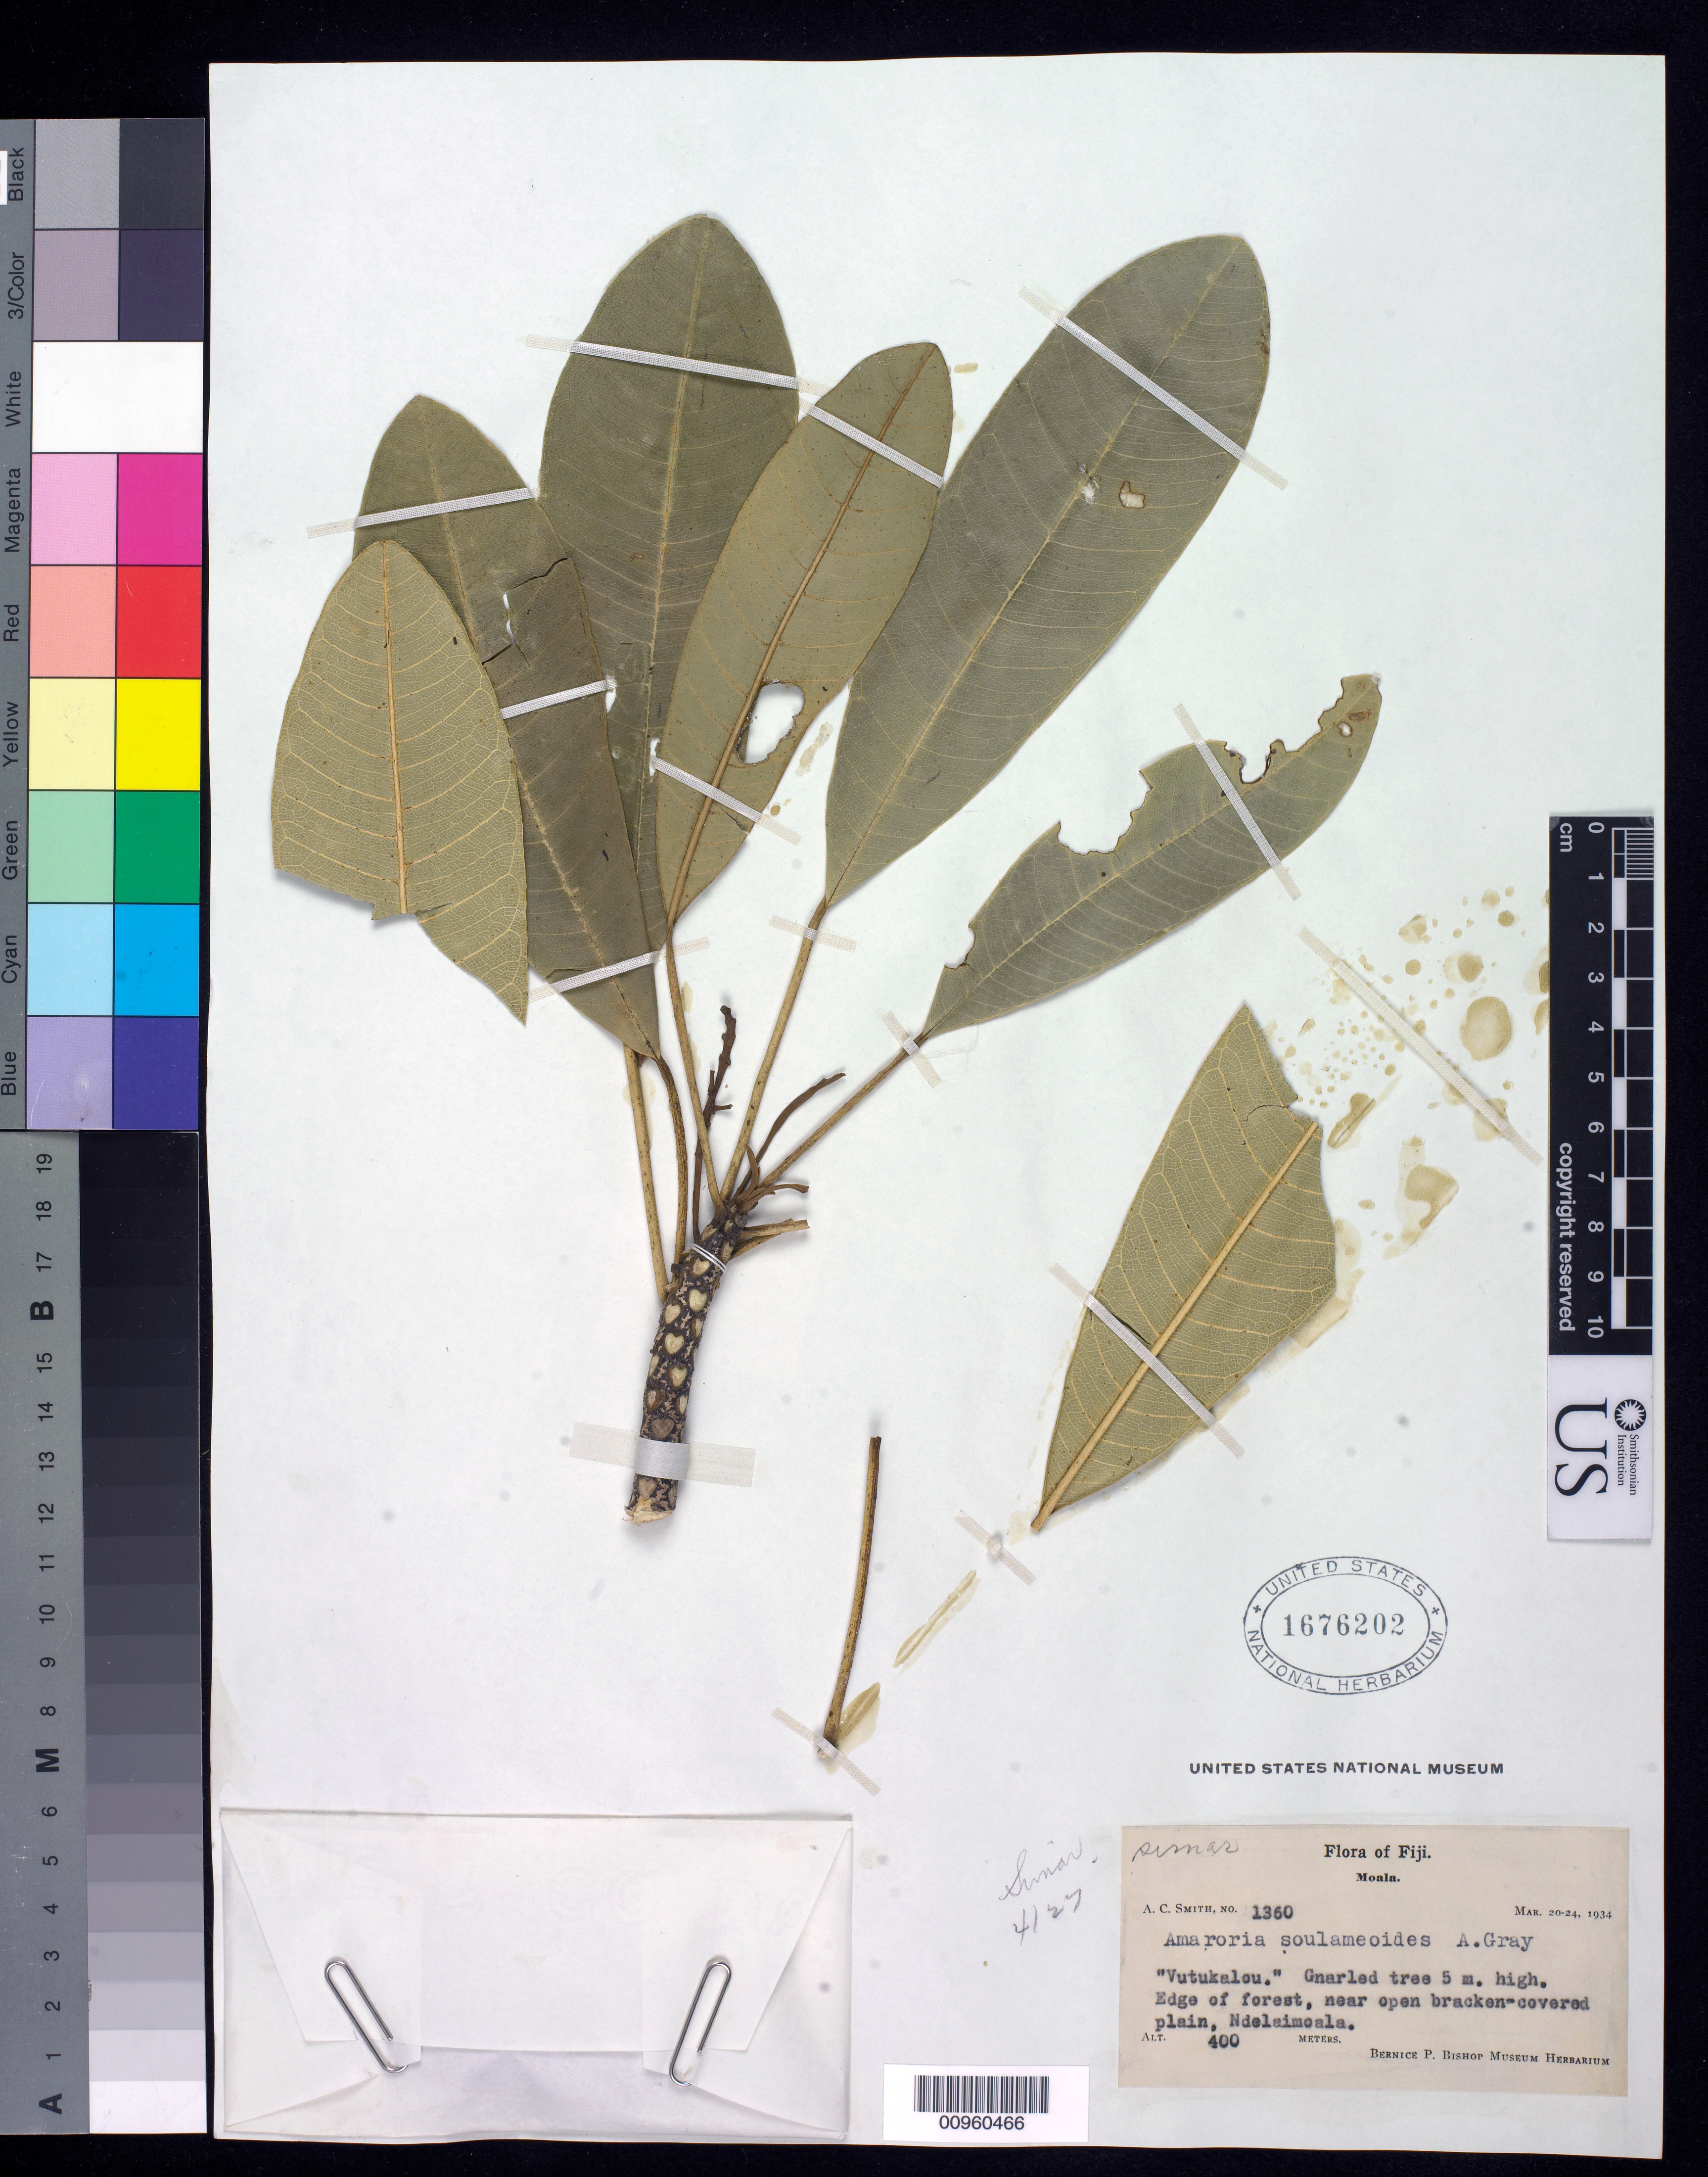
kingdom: Plantae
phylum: Tracheophyta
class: Magnoliopsida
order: Sapindales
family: Simaroubaceae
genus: Soulamea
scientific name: Soulamea soulameoides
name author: (A. Gray) Noot.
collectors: C. A. Smith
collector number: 1360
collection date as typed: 20 Mar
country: Fiji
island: Moala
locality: Fiji, Ndelaimoala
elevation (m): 400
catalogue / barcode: US 1676202